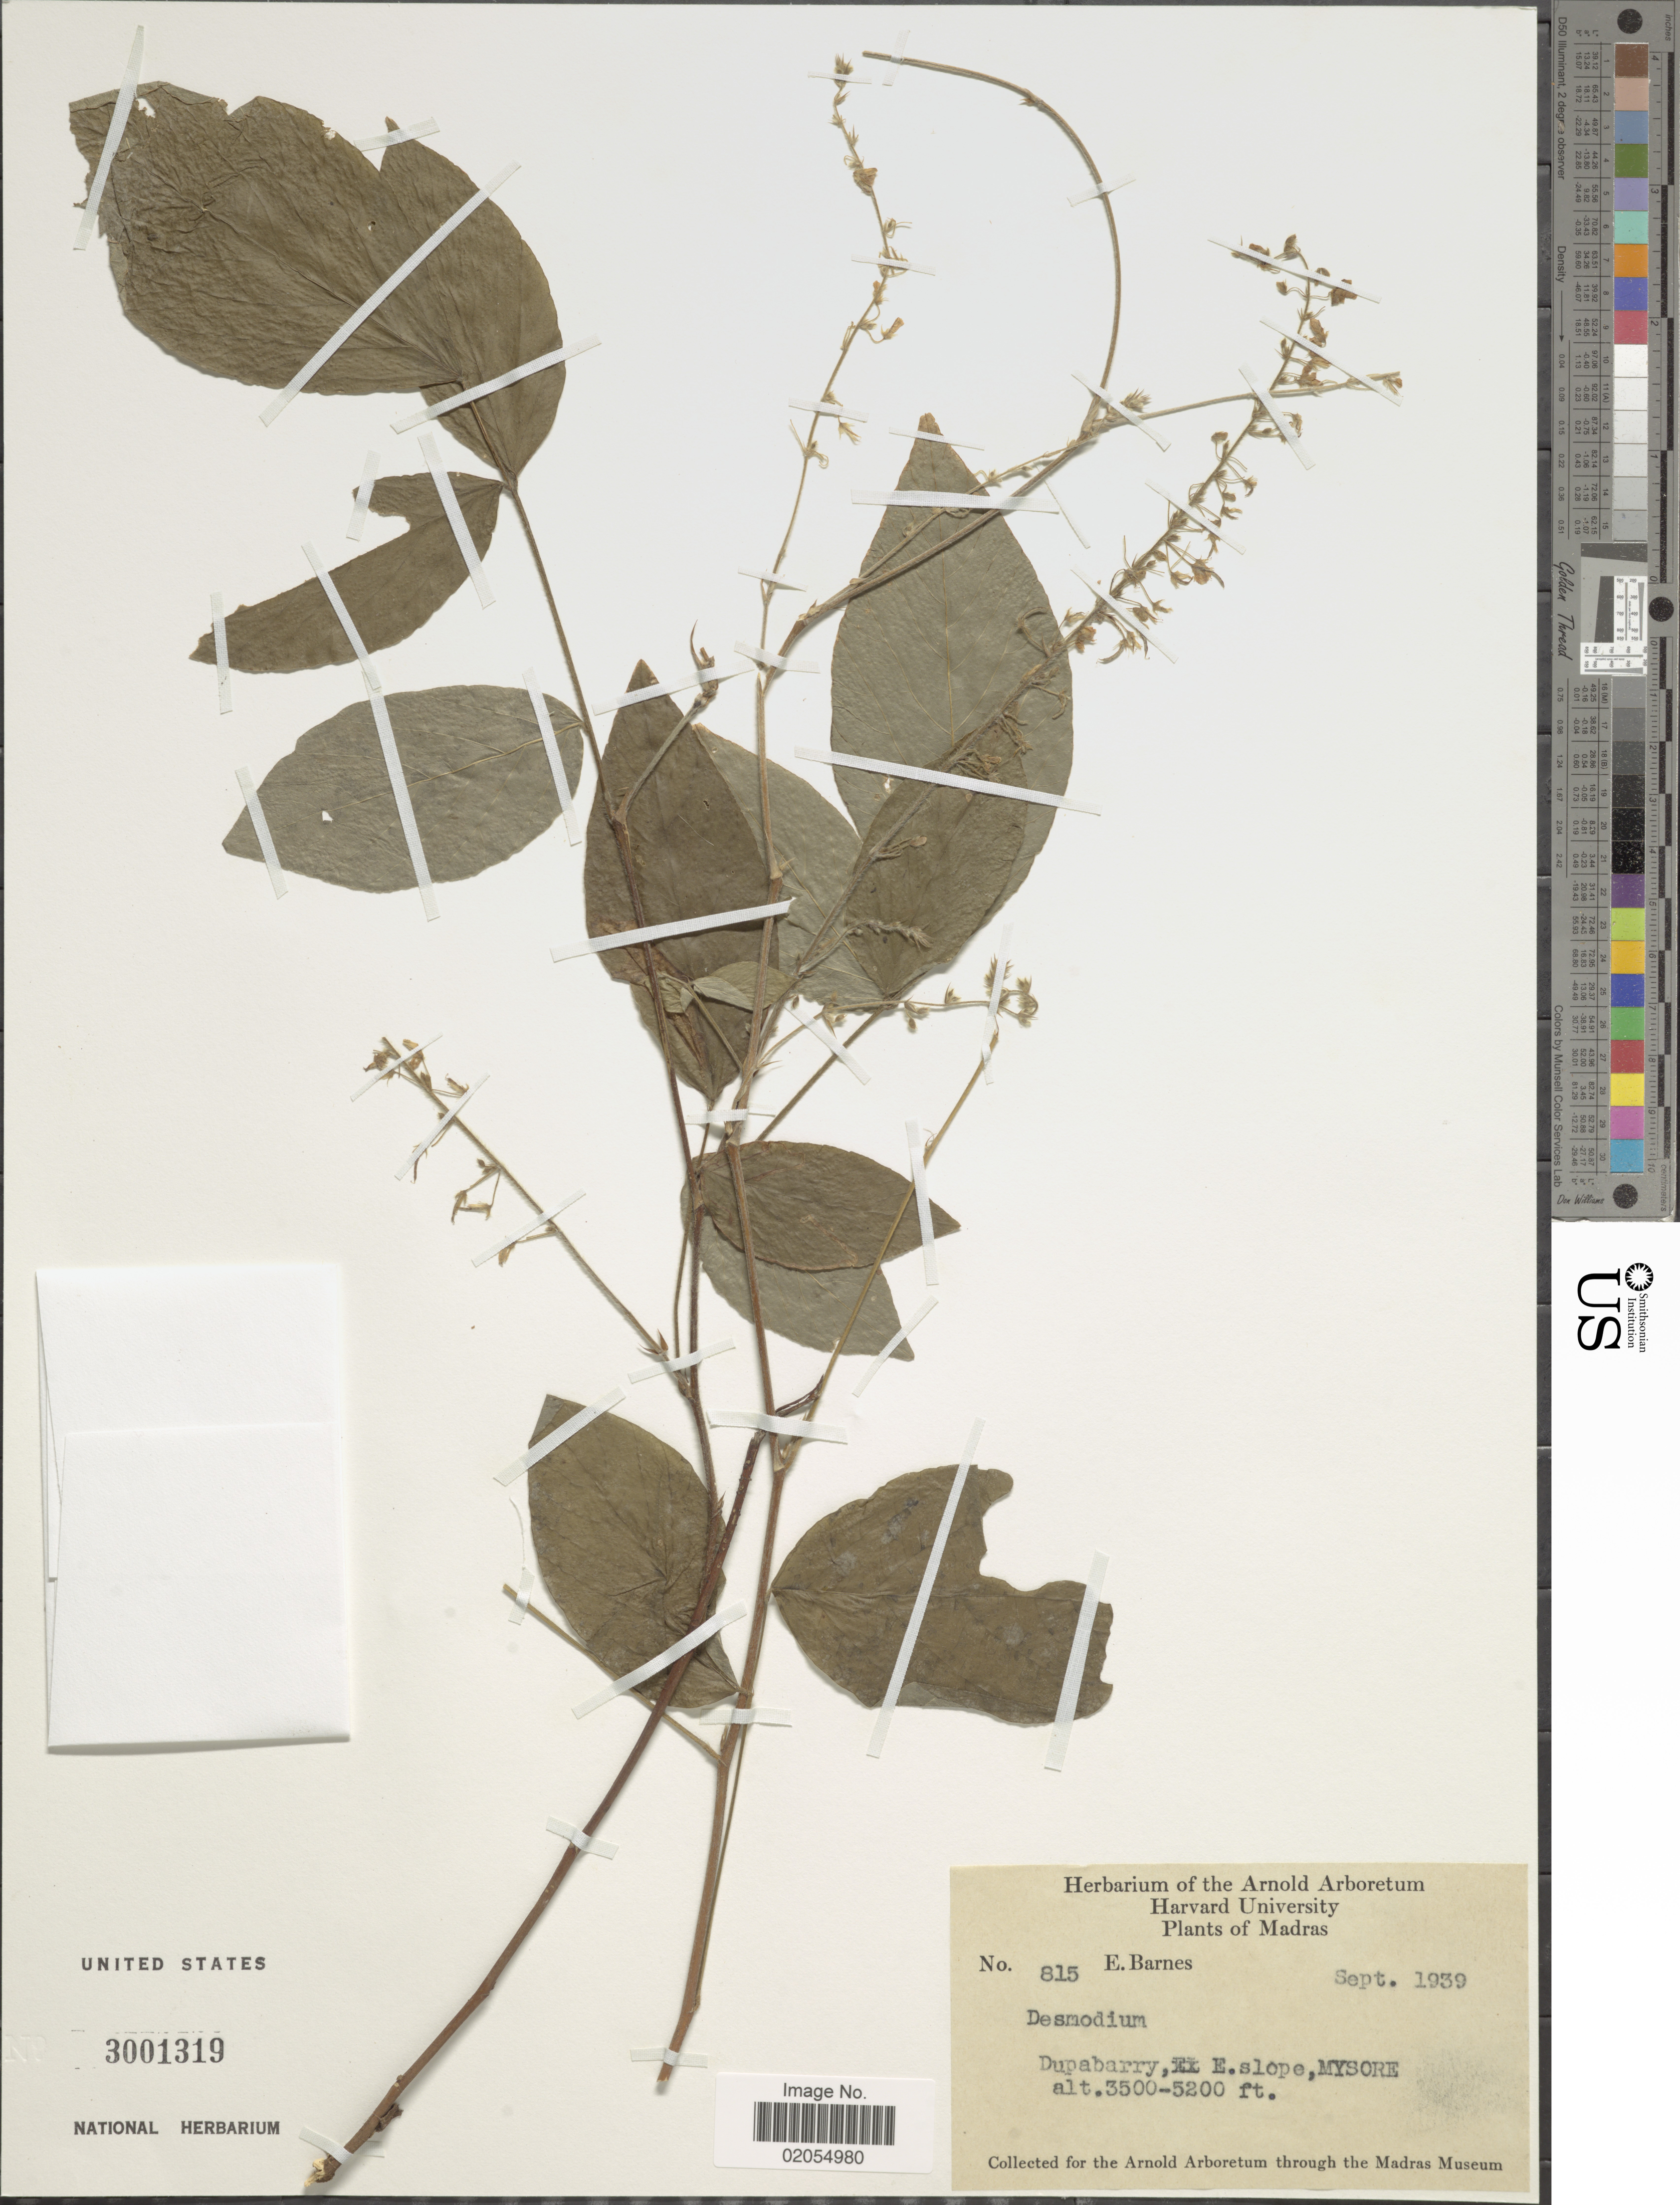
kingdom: Plantae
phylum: Tracheophyta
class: Magnoliopsida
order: Fabales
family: Fabaceae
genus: Desmodium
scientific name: Desmodium sp.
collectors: E. Barnes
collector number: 815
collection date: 1939-09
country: India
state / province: Karnataka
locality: Madras, Dupabarry, E slope, Mysore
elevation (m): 1067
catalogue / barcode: US 3001319